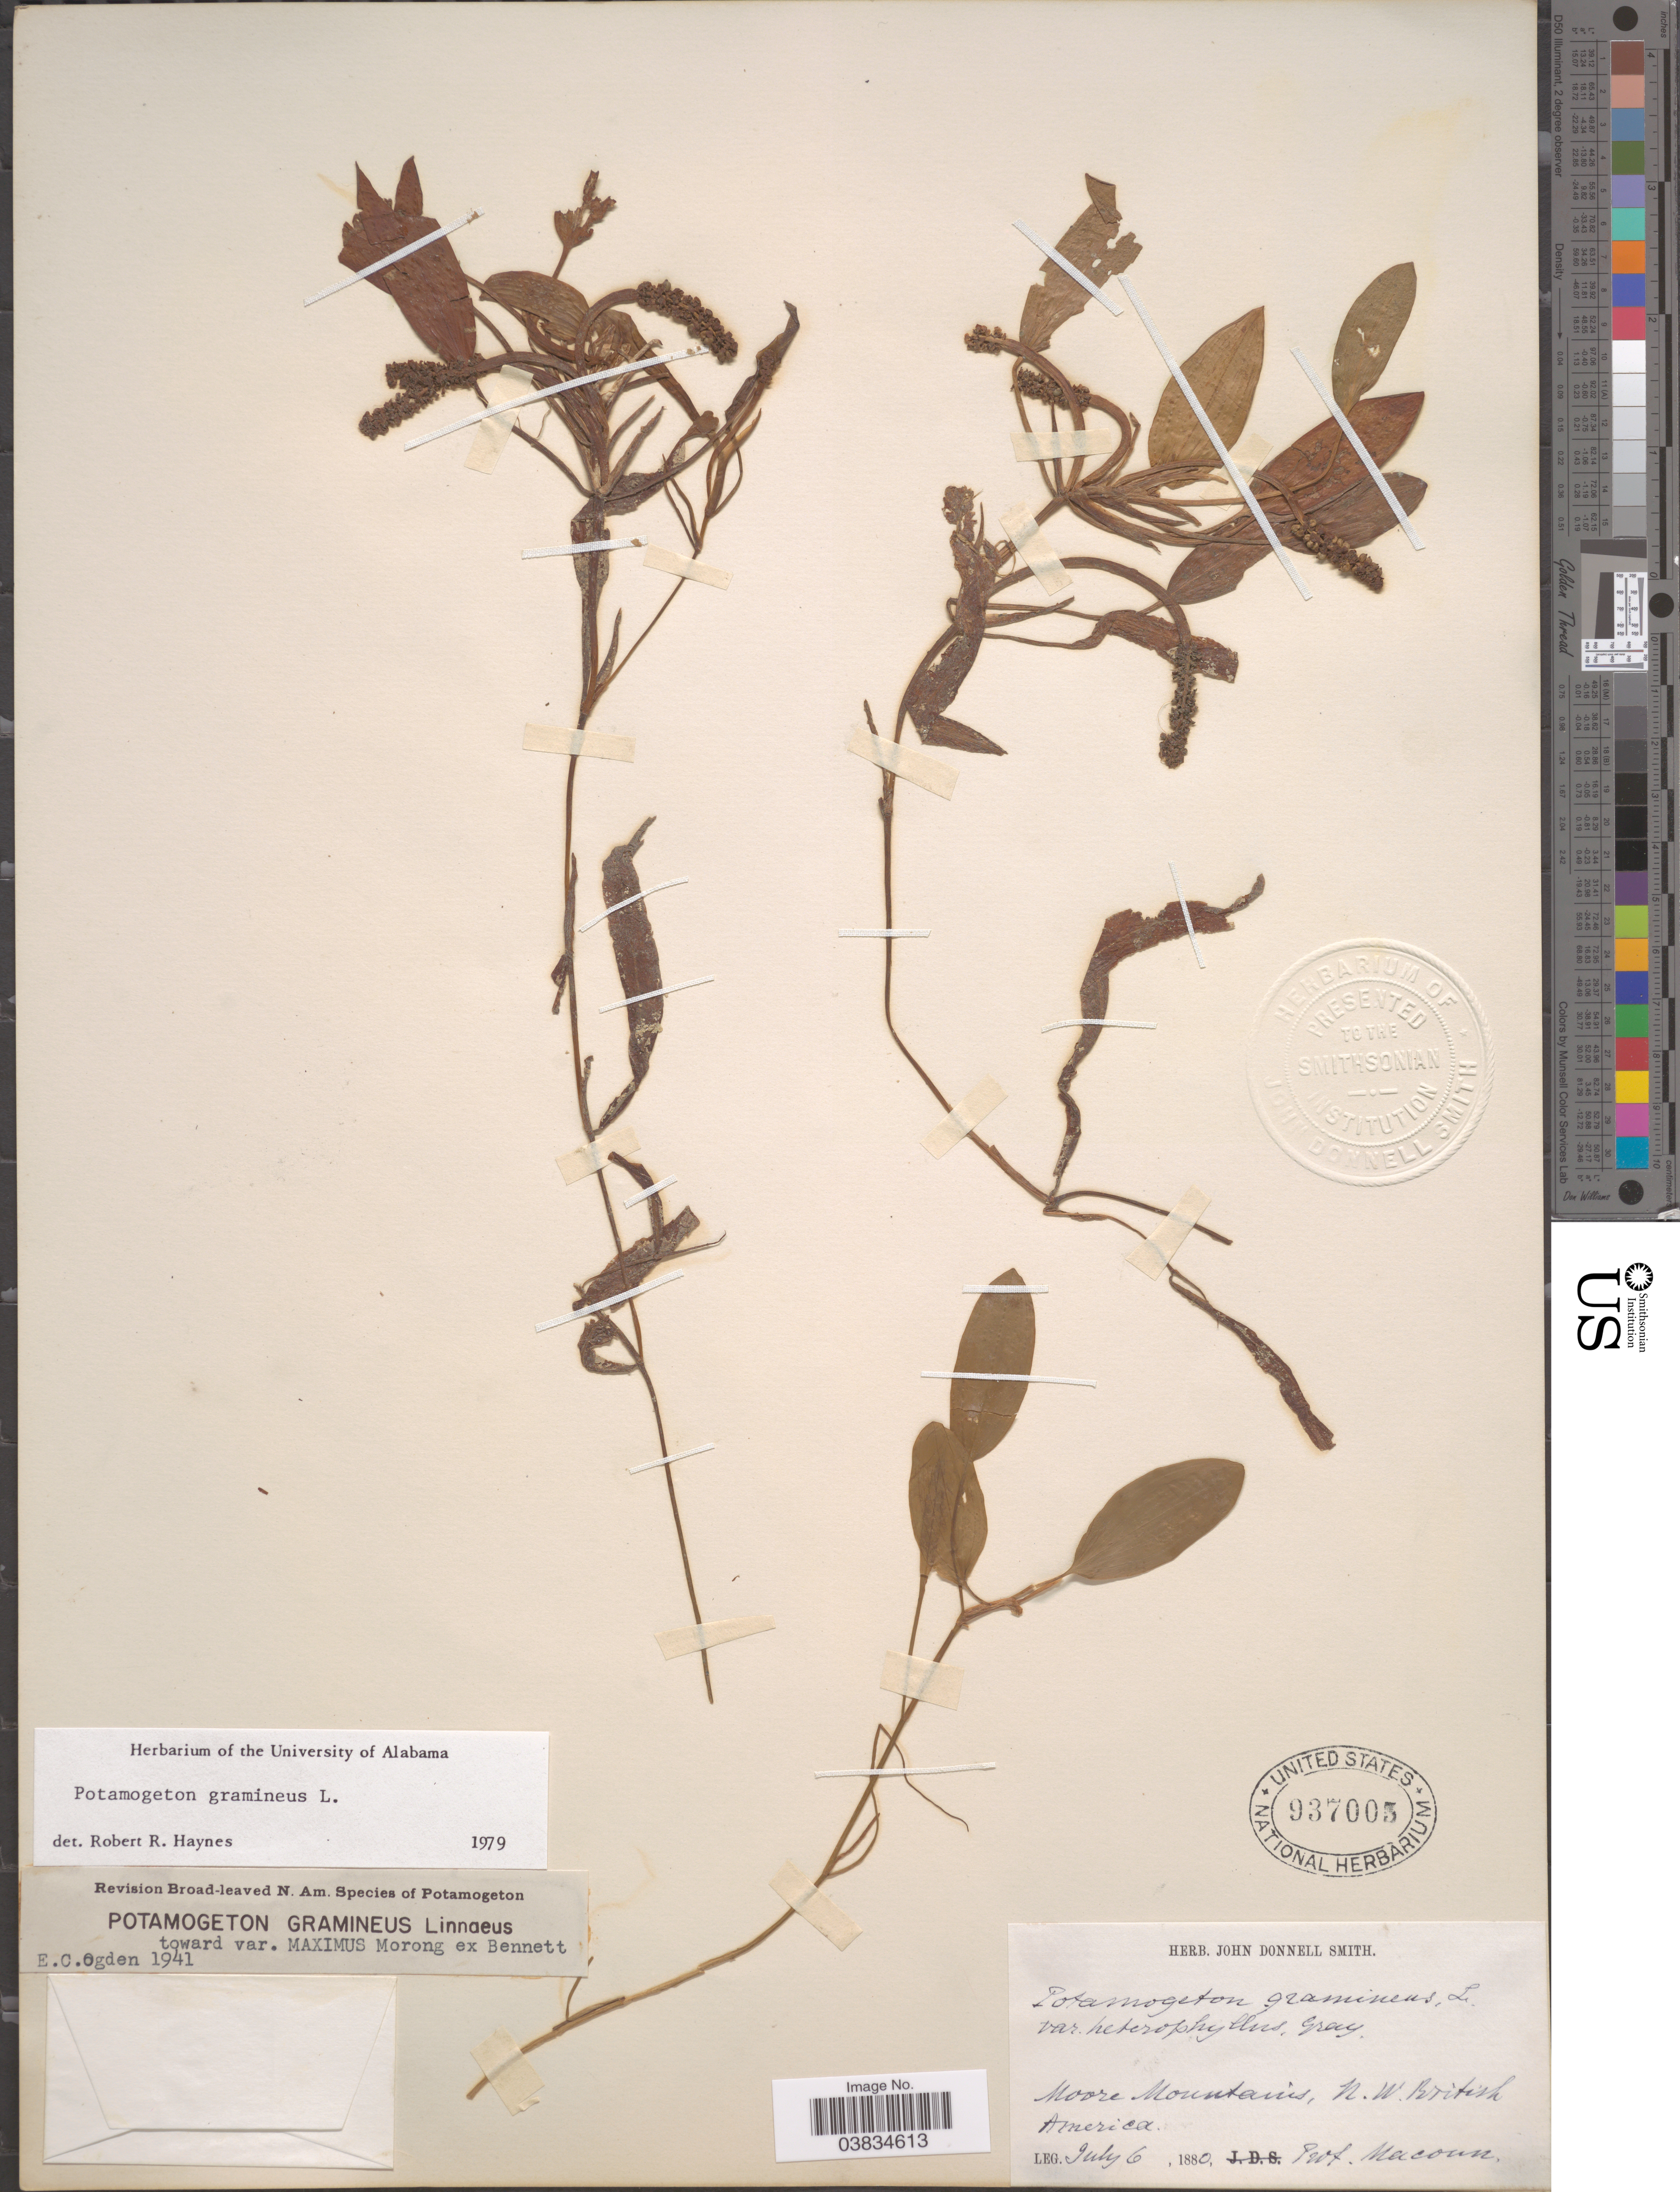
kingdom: Plantae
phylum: Tracheophyta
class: Liliopsida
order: Alismatales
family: Potamogetonaceae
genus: Potamogeton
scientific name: Potamogeton gramineus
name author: L.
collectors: Prof. Macoun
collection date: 1880-07-06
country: Canada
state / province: Saskatchewan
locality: Moore Mountains, N. W. British America.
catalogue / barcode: US 937005